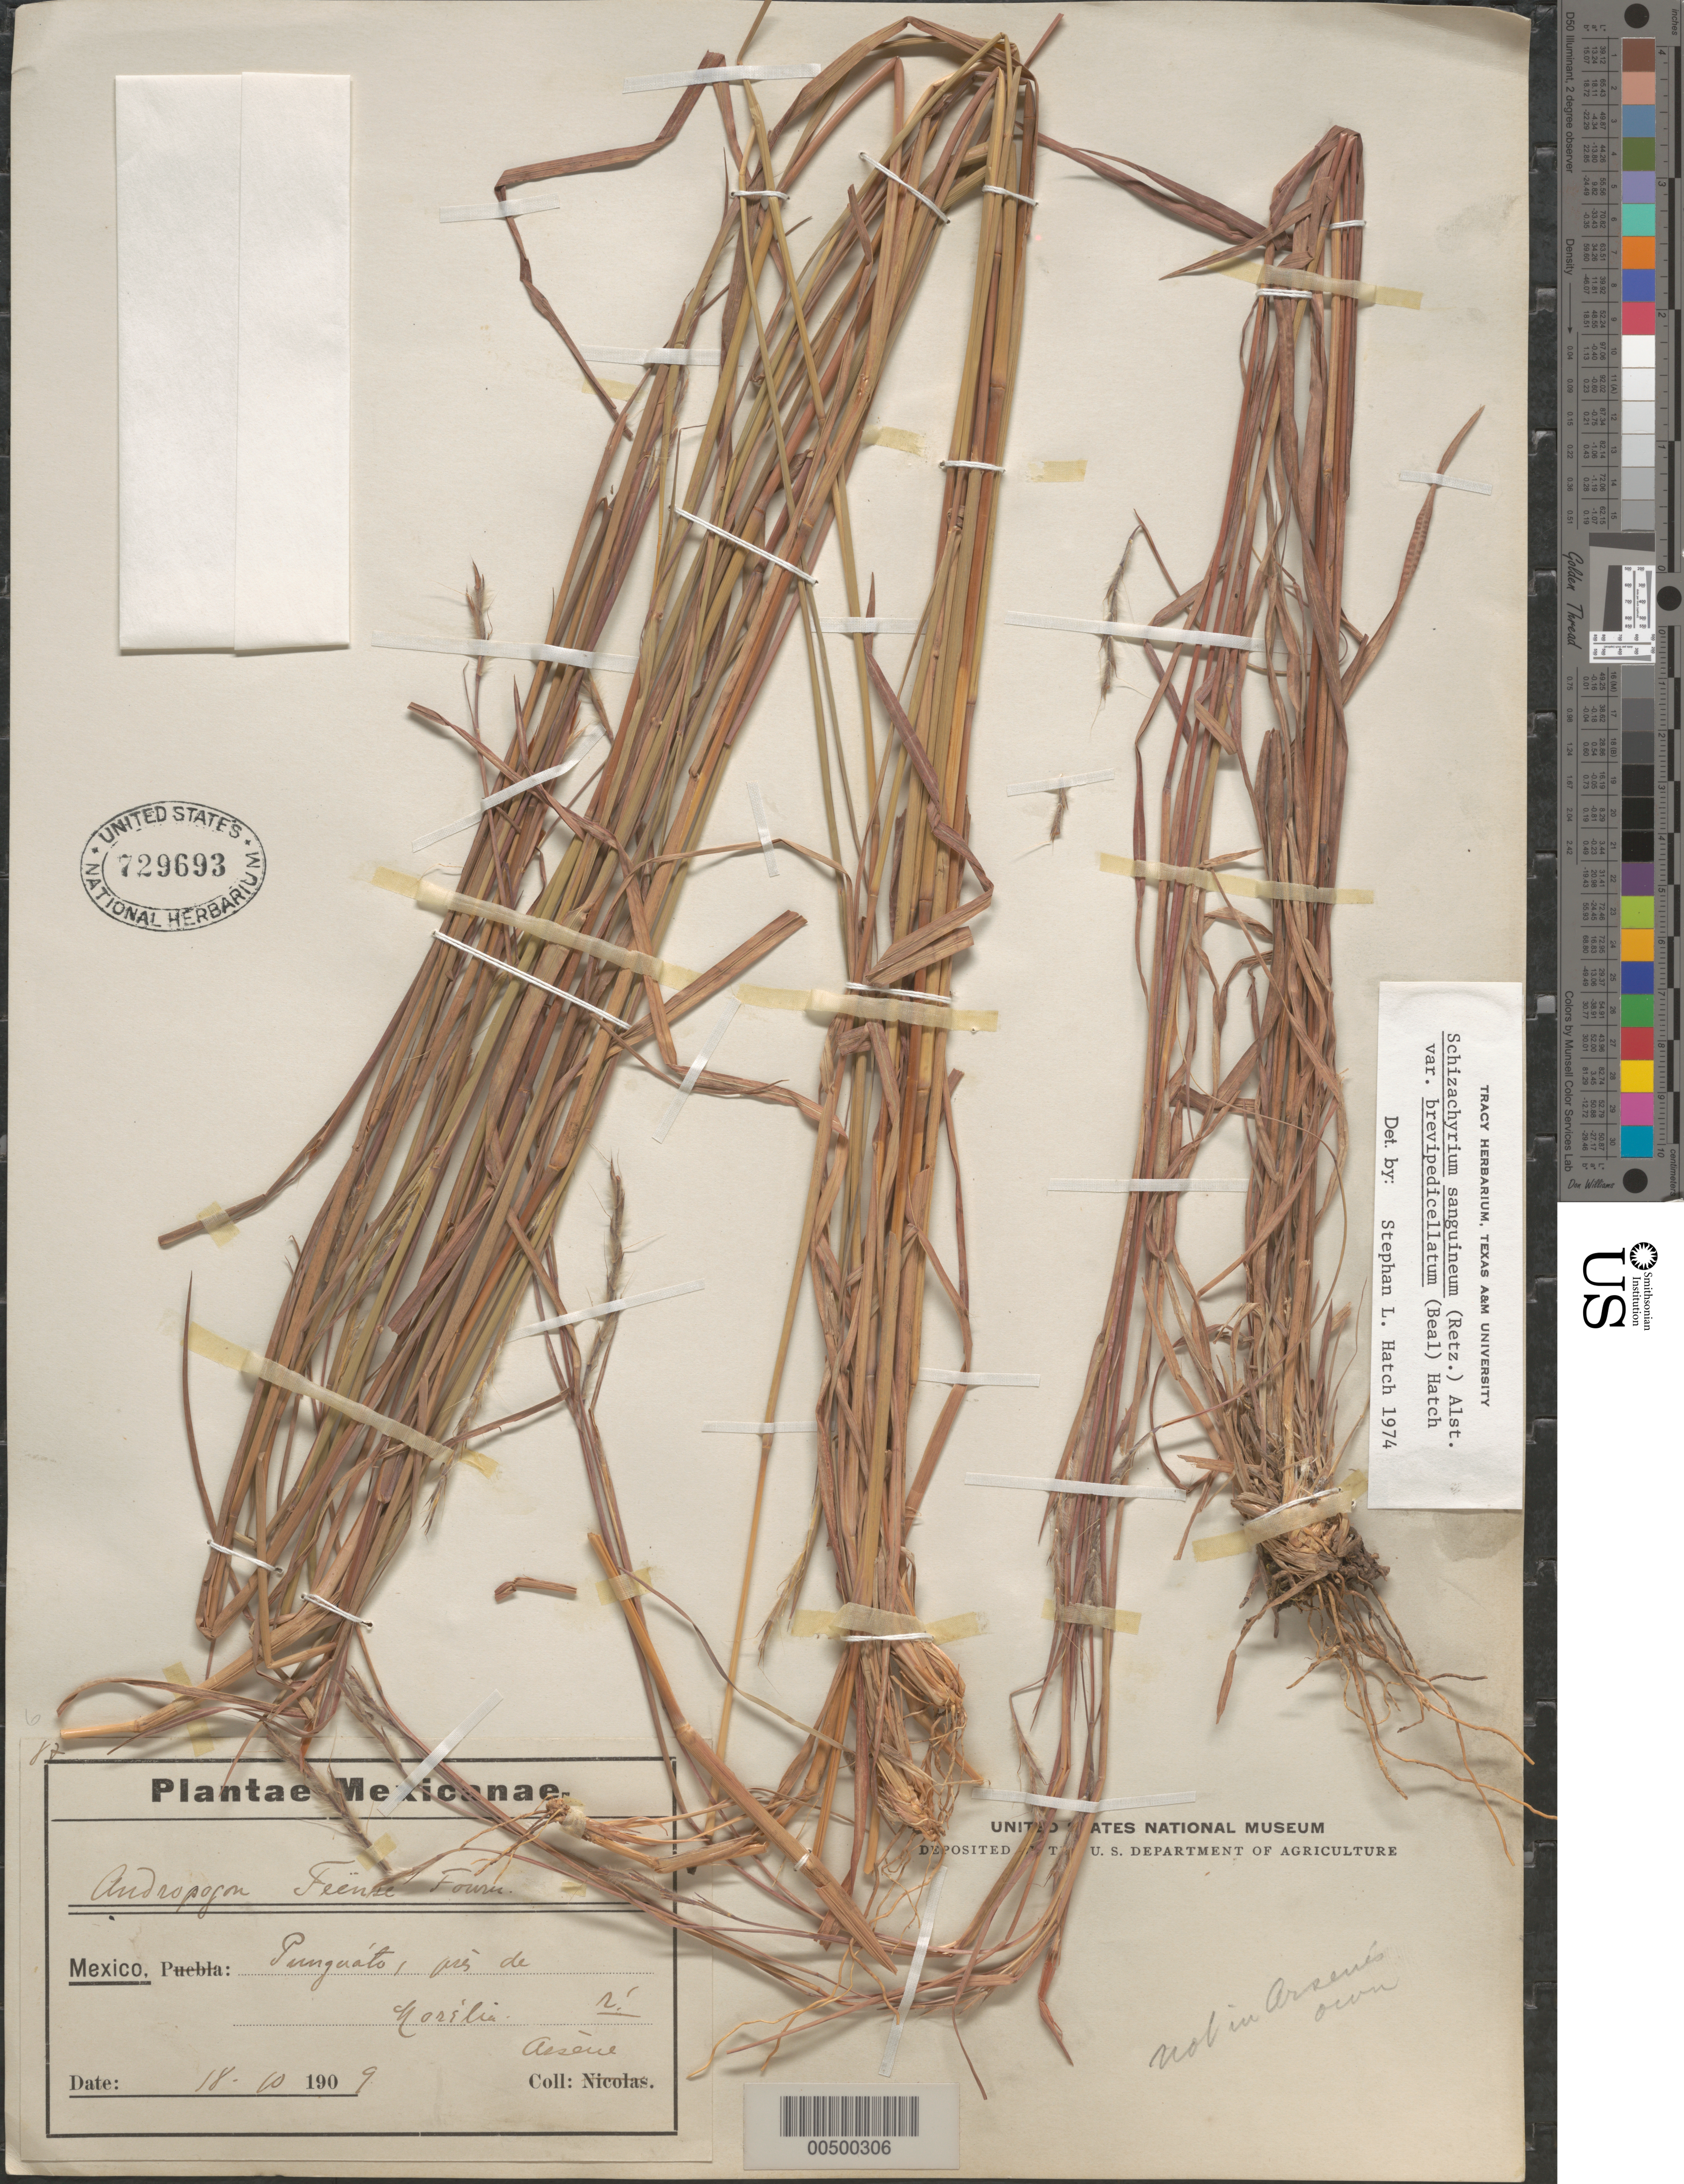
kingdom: Plantae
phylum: Tracheophyta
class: Liliopsida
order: Poales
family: Poaceae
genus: Schizachyrium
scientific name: Schizachyrium sanguineum var. brevipedicellatum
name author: (W.J. Beal) S.L. Hatch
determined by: Hatch, S. L.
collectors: Bro. G. Arsène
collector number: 1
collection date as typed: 18 Oct 1909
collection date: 1909-10-18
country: Mexico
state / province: Michoacán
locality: Punguato, près de Morélia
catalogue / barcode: US 729693